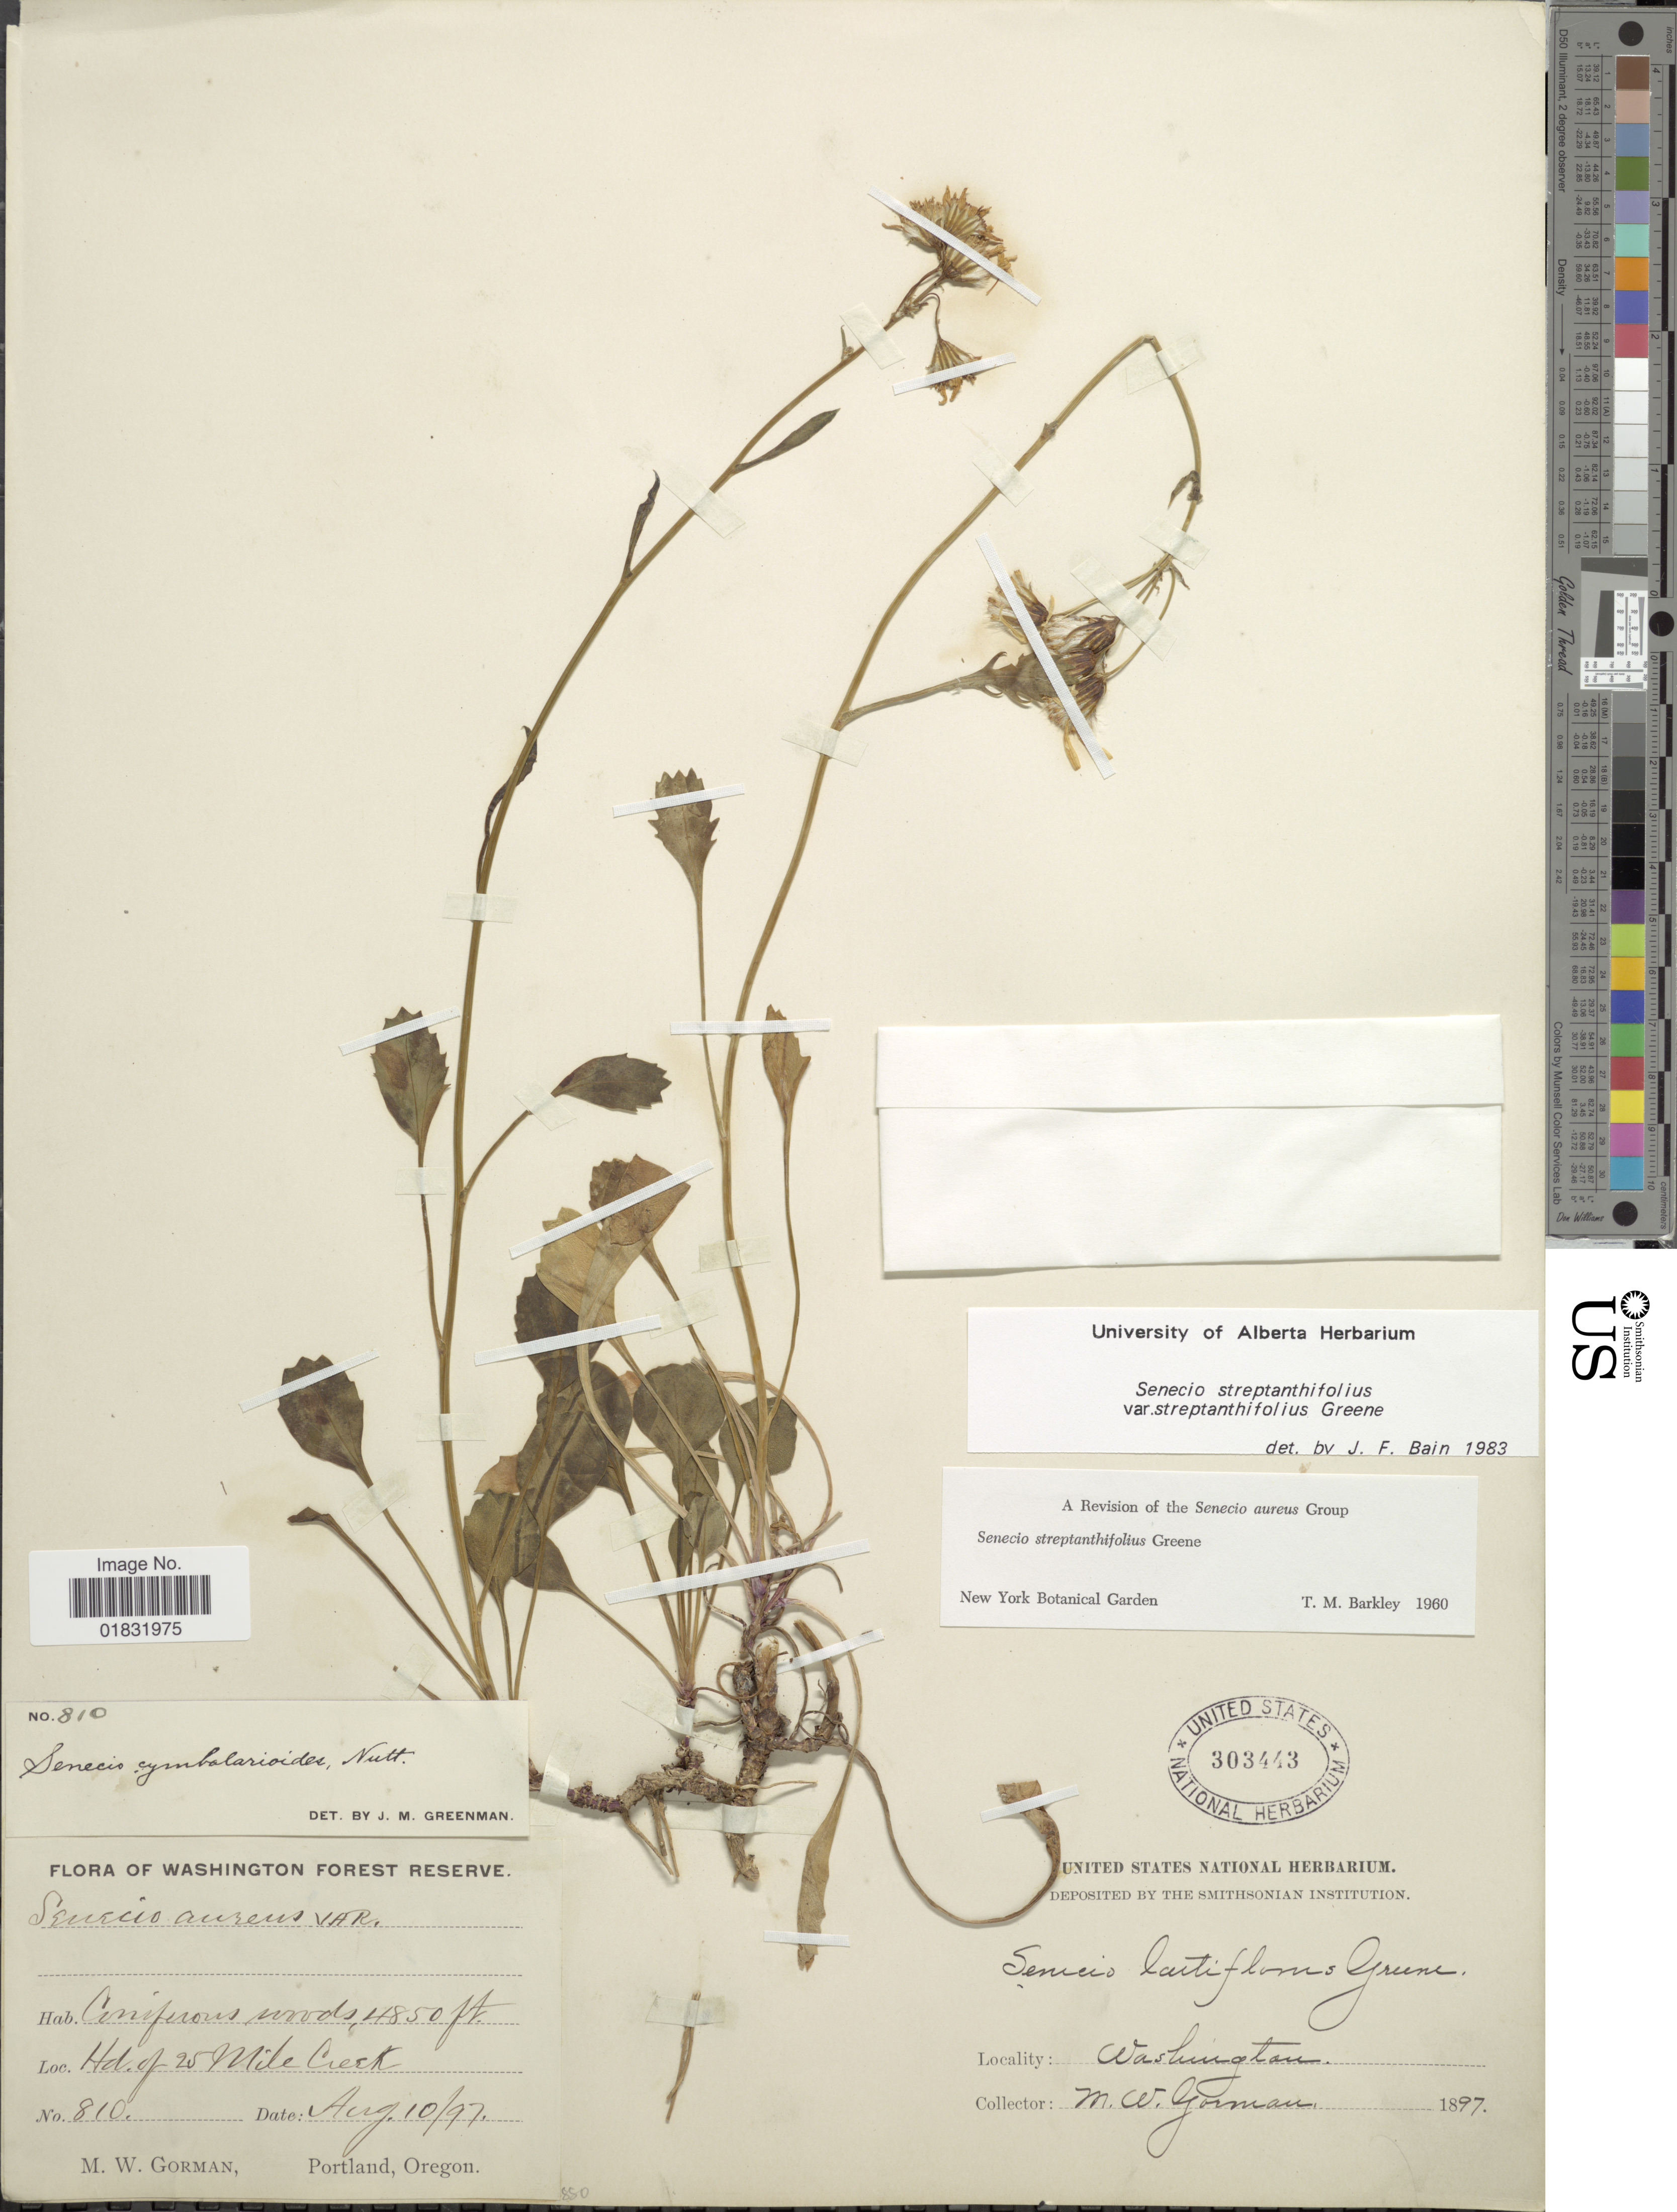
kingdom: Plantae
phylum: Tracheophyta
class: Magnoliopsida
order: Asterales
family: Asteraceae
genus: Packera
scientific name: Packera streptanthifolia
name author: (Greene) W.A. Weber & Á. Löve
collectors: M. W. Gorman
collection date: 1897-08-10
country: United States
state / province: Washington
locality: Coniferous woods, Hd of 25 Mile Creek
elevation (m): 1478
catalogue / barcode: US 303443